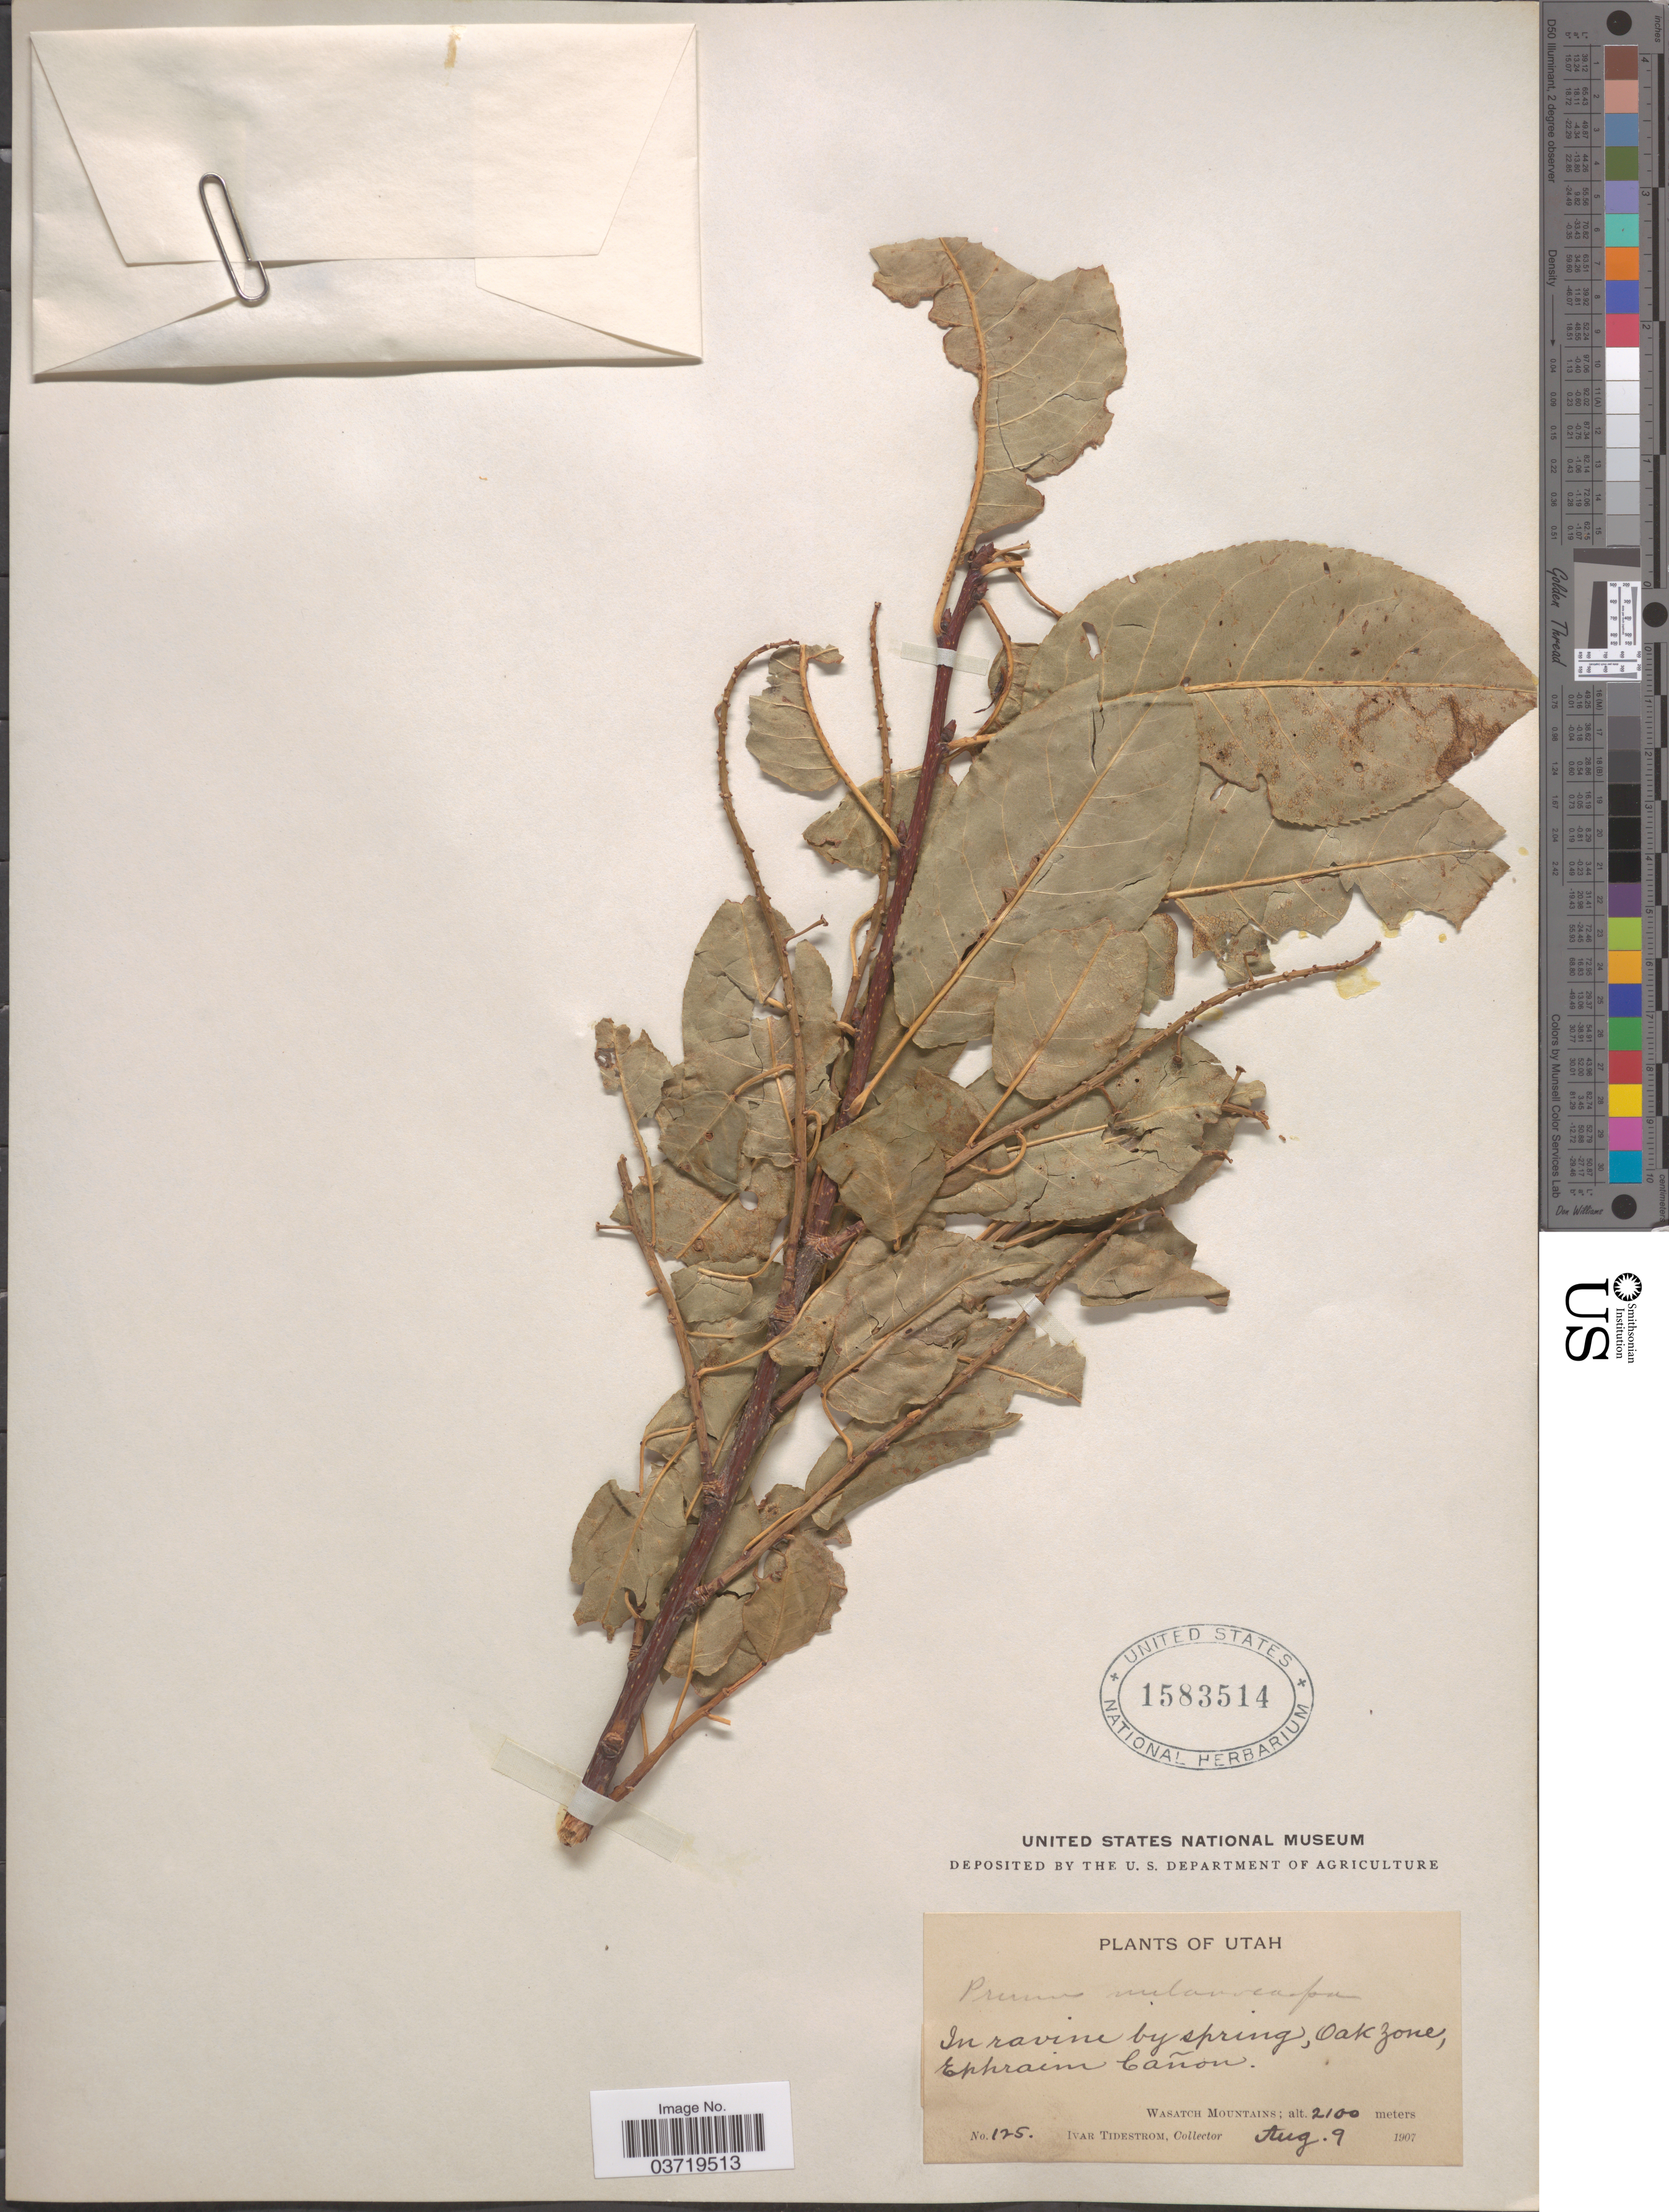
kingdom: Plantae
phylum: Tracheophyta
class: Magnoliopsida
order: Rosales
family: Rosaceae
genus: Prunus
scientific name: Prunus virginiana var. demissa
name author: (Nutt.) Torr.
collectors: I. F. Tidestrom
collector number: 125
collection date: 1907-08-09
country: United States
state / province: Utah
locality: In ravine by spring, Oak zone, Ephraim Cañon. Wasatch Mountains.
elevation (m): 2100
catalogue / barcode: US 1583514